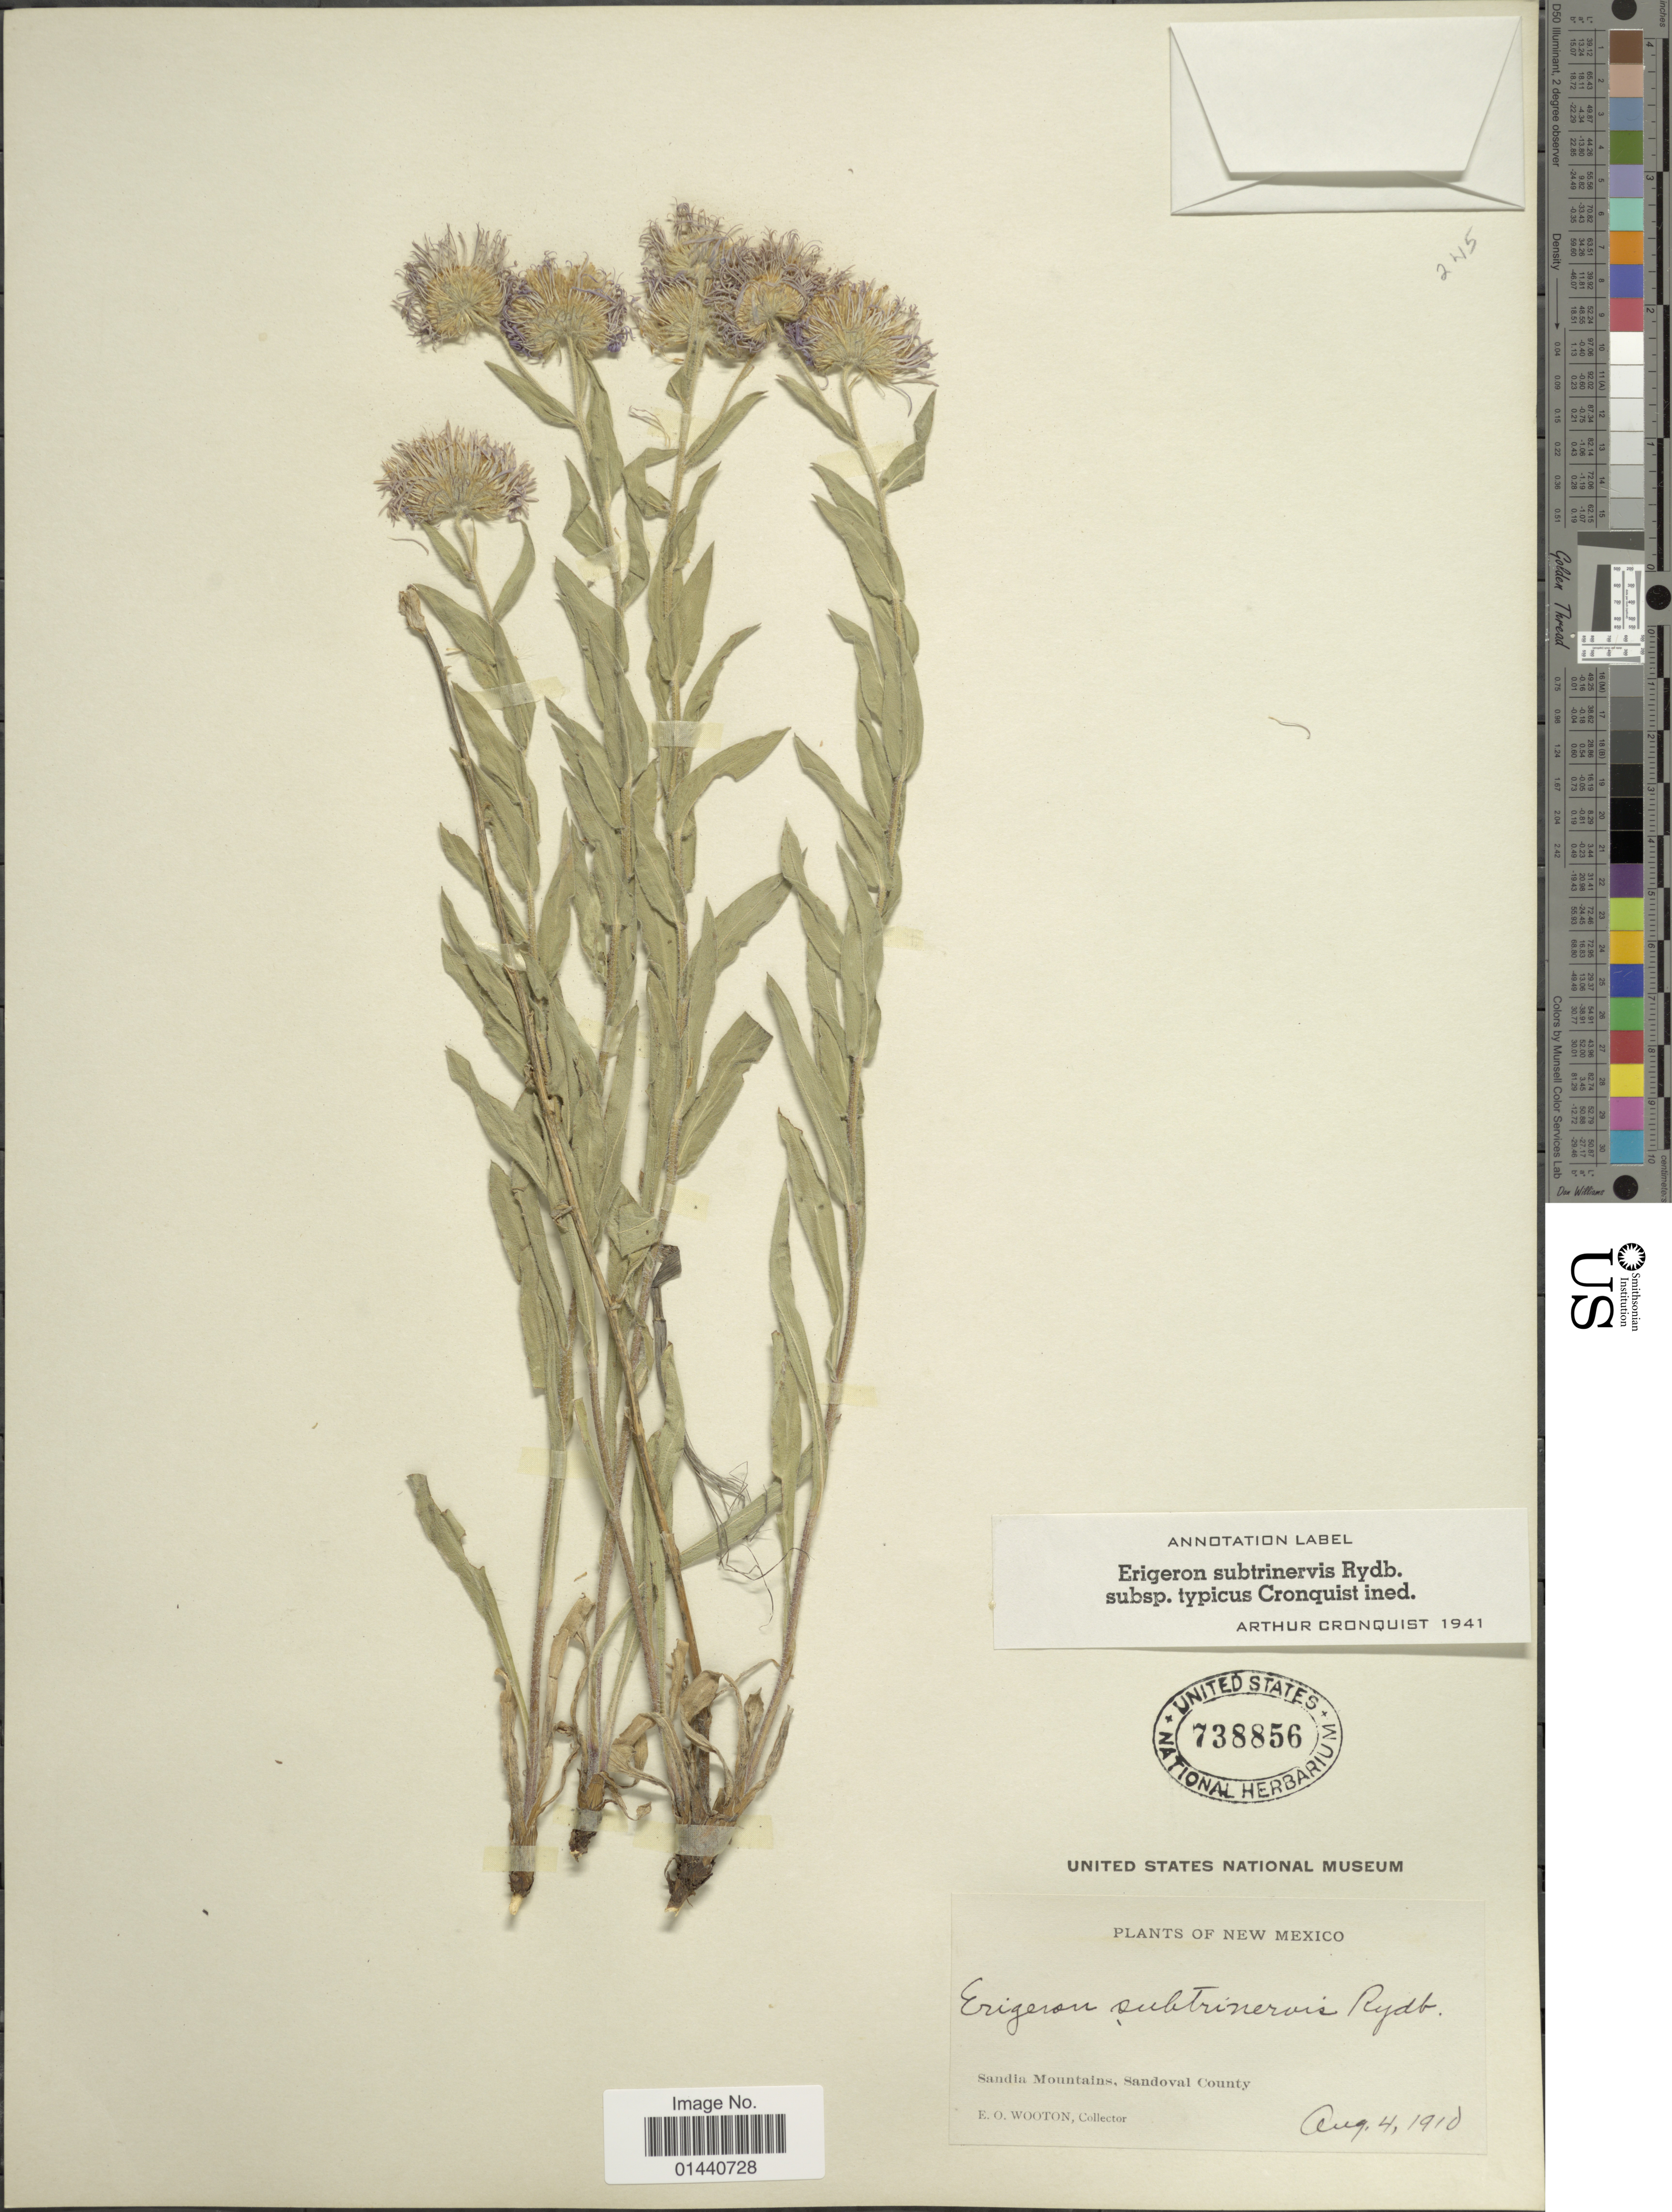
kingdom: Plantae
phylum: Tracheophyta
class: Magnoliopsida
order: Asterales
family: Asteraceae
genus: Erigeron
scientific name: Erigeron subtrinervis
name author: Rydb. ex Porter & Britton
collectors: E. O. Wooton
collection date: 1910-08-04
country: United States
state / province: New Mexico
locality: Sandia Mountains, Sandoval County.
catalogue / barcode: US 738856